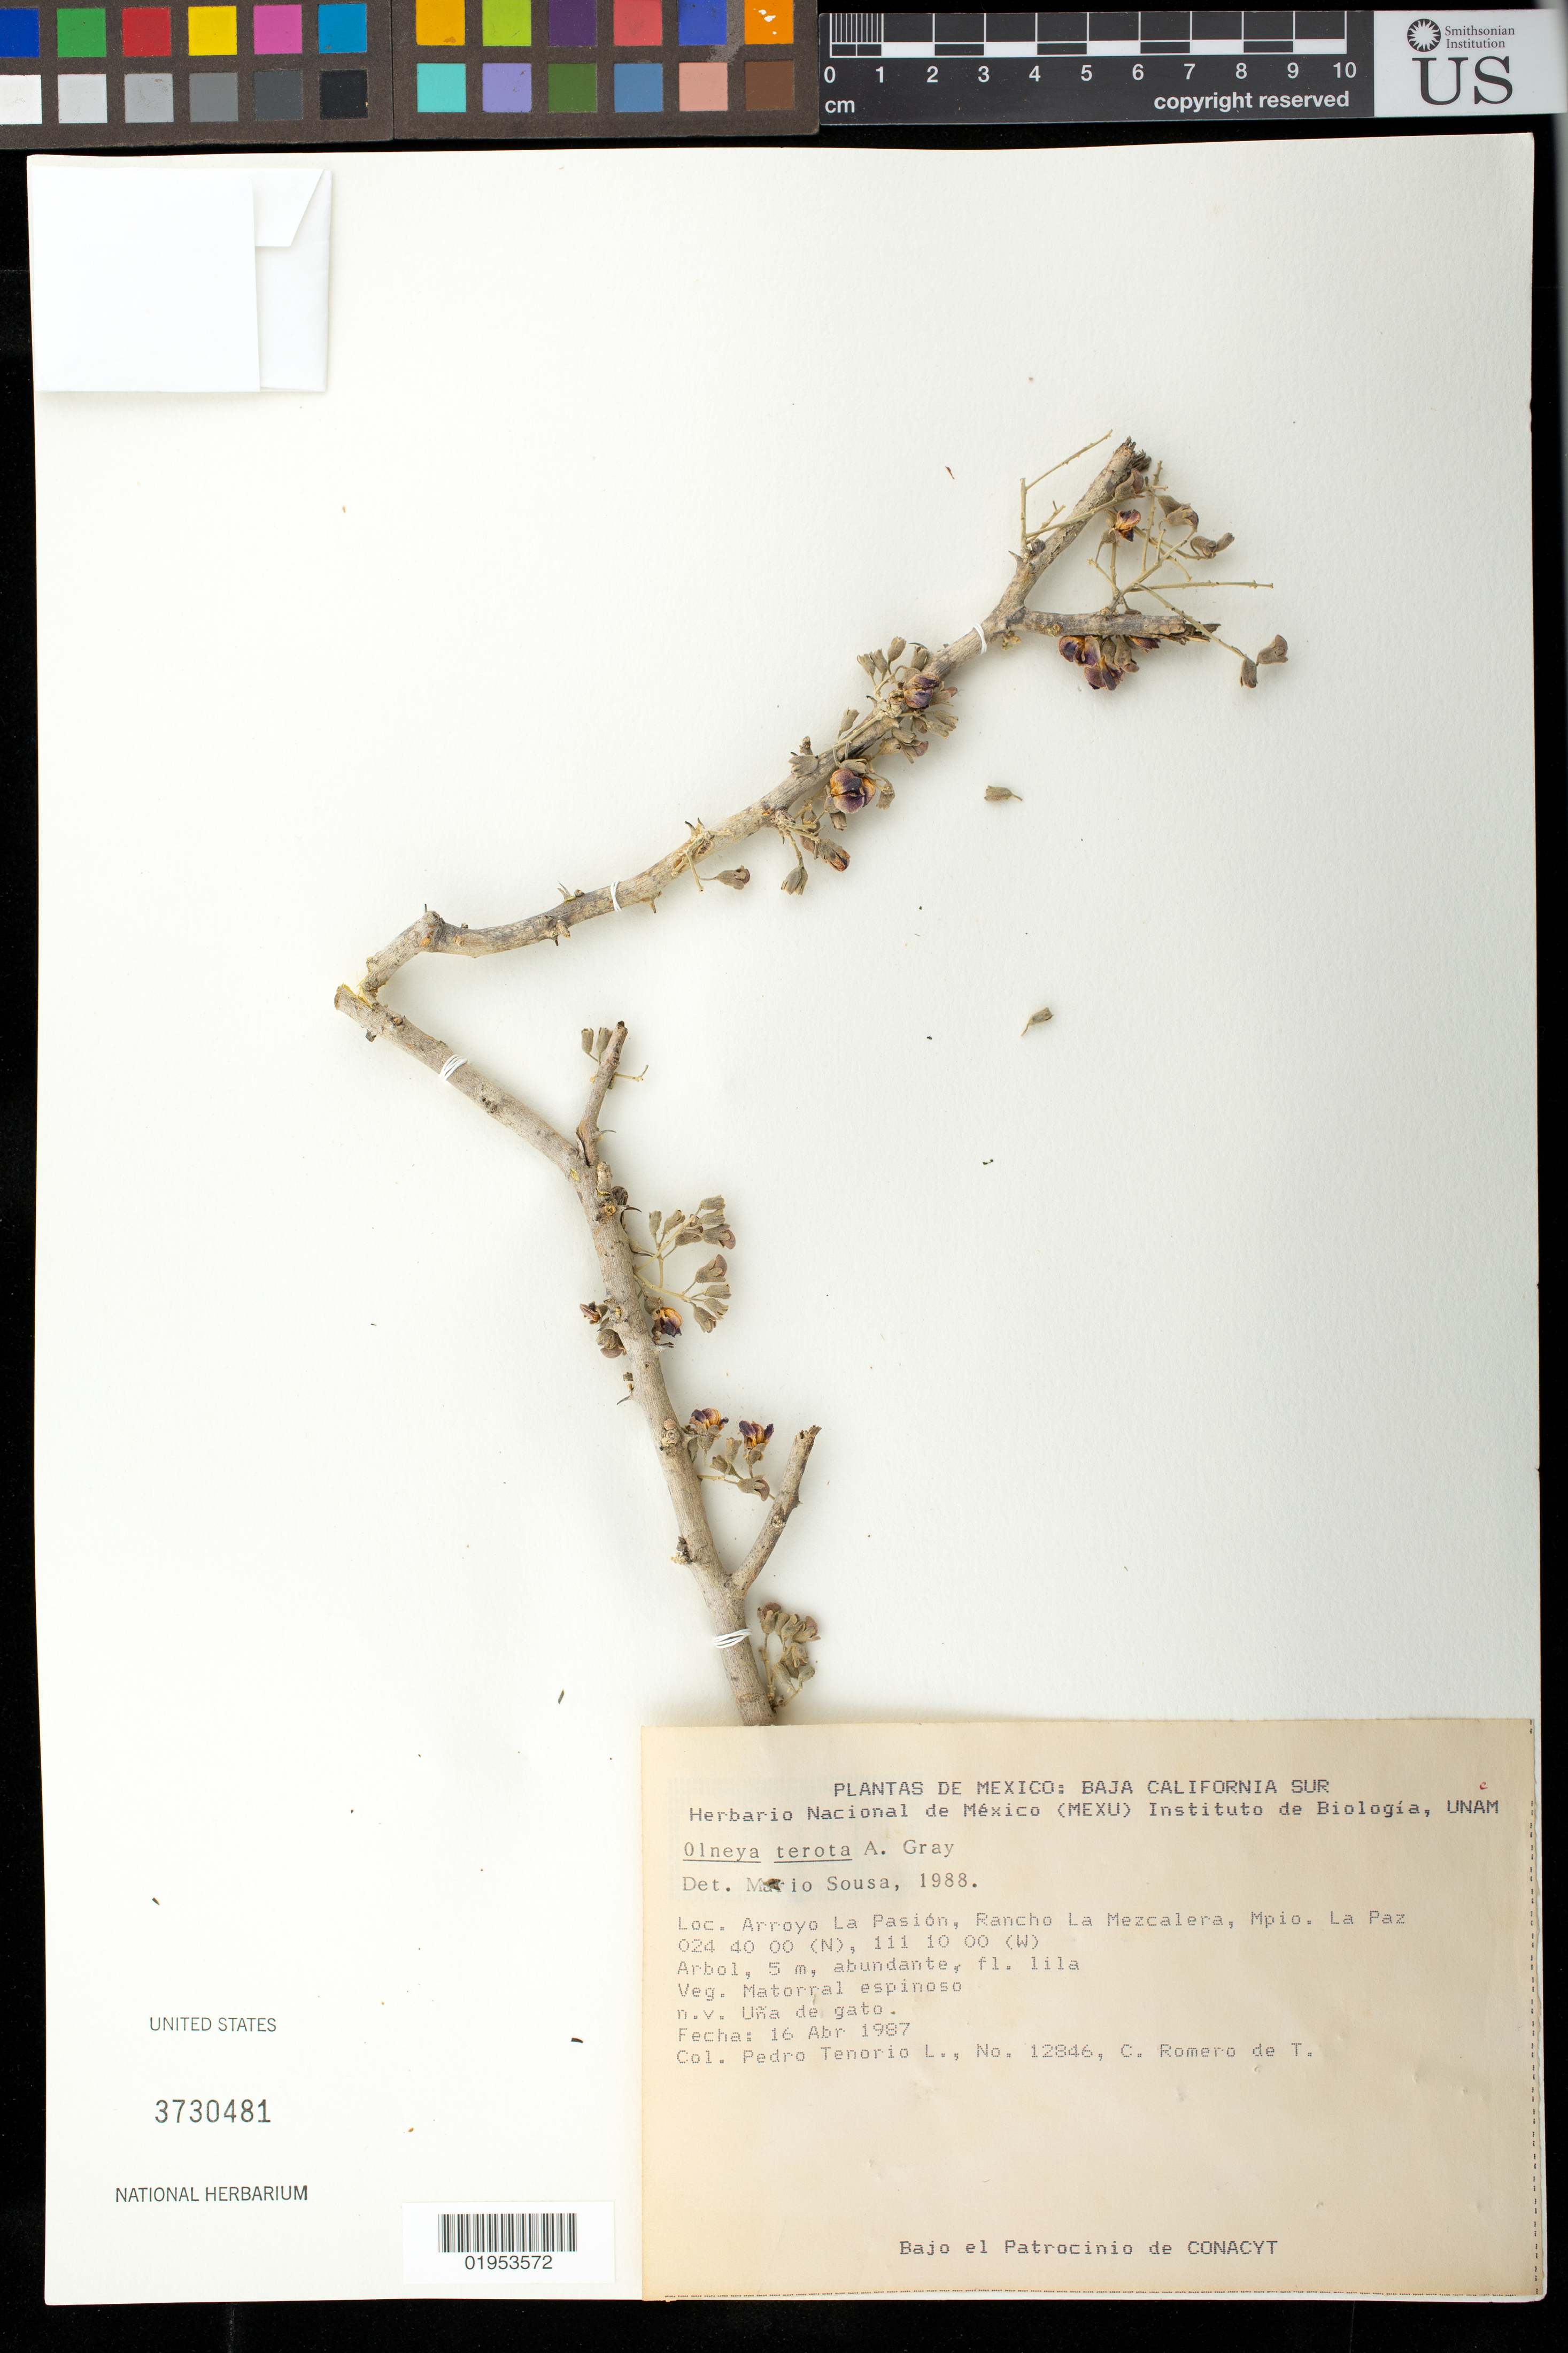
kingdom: Plantae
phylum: Tracheophyta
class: Magnoliopsida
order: Fabales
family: Fabaceae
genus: Olneya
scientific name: Olneya tesota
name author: A. Gray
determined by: Sousa S., Mario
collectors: P. Tenorio L. & C. Romero de T.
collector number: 12846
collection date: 1987-04-16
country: Mexico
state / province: Baja California Sur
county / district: La Paz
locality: Arroyo La Pasión, Rancho La Mezcalera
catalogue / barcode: US 3730481